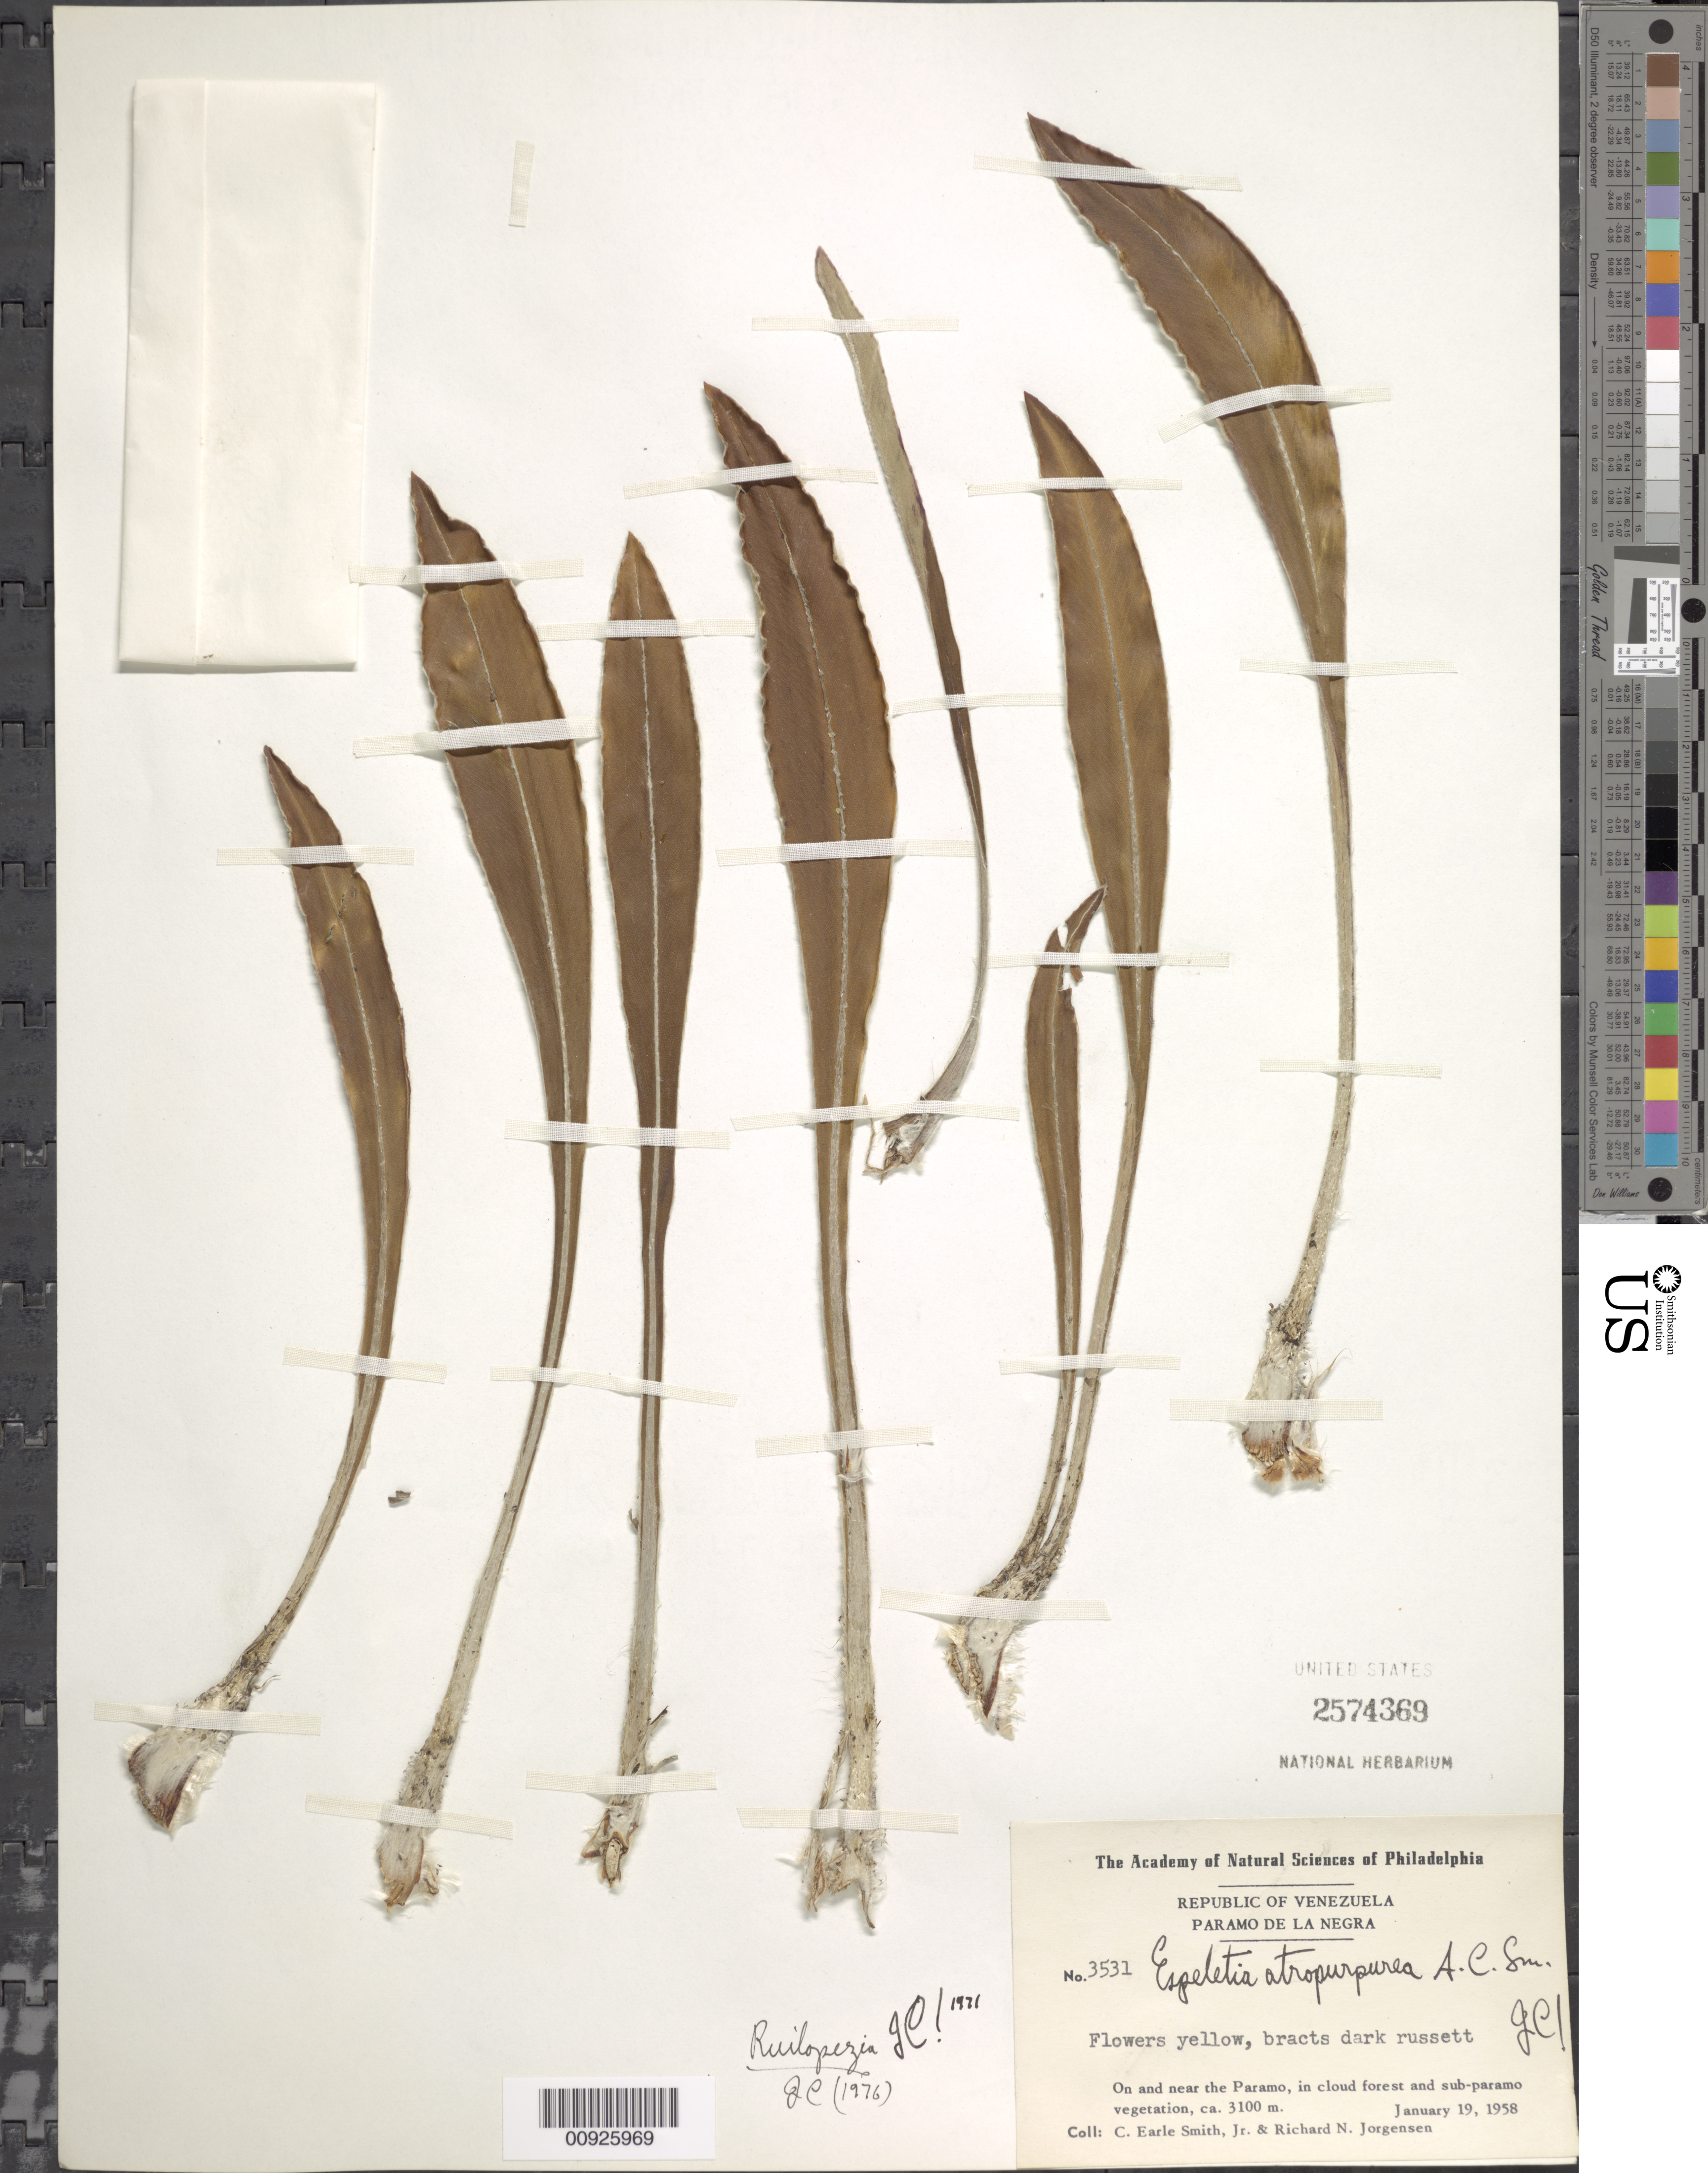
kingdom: Plantae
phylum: Tracheophyta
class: Magnoliopsida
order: Asterales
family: Asteraceae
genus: Ruilopezia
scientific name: Ruilopezia atropurpurea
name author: (A.C. Sm.) Cuatrec.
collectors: C. E. Smith Jr.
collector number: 3531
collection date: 1958-01-19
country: Venezuela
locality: P. de la Negra. On and near the páramo, in cloud forest and sub-páramo vegetation.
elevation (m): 3100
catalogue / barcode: US 2574369